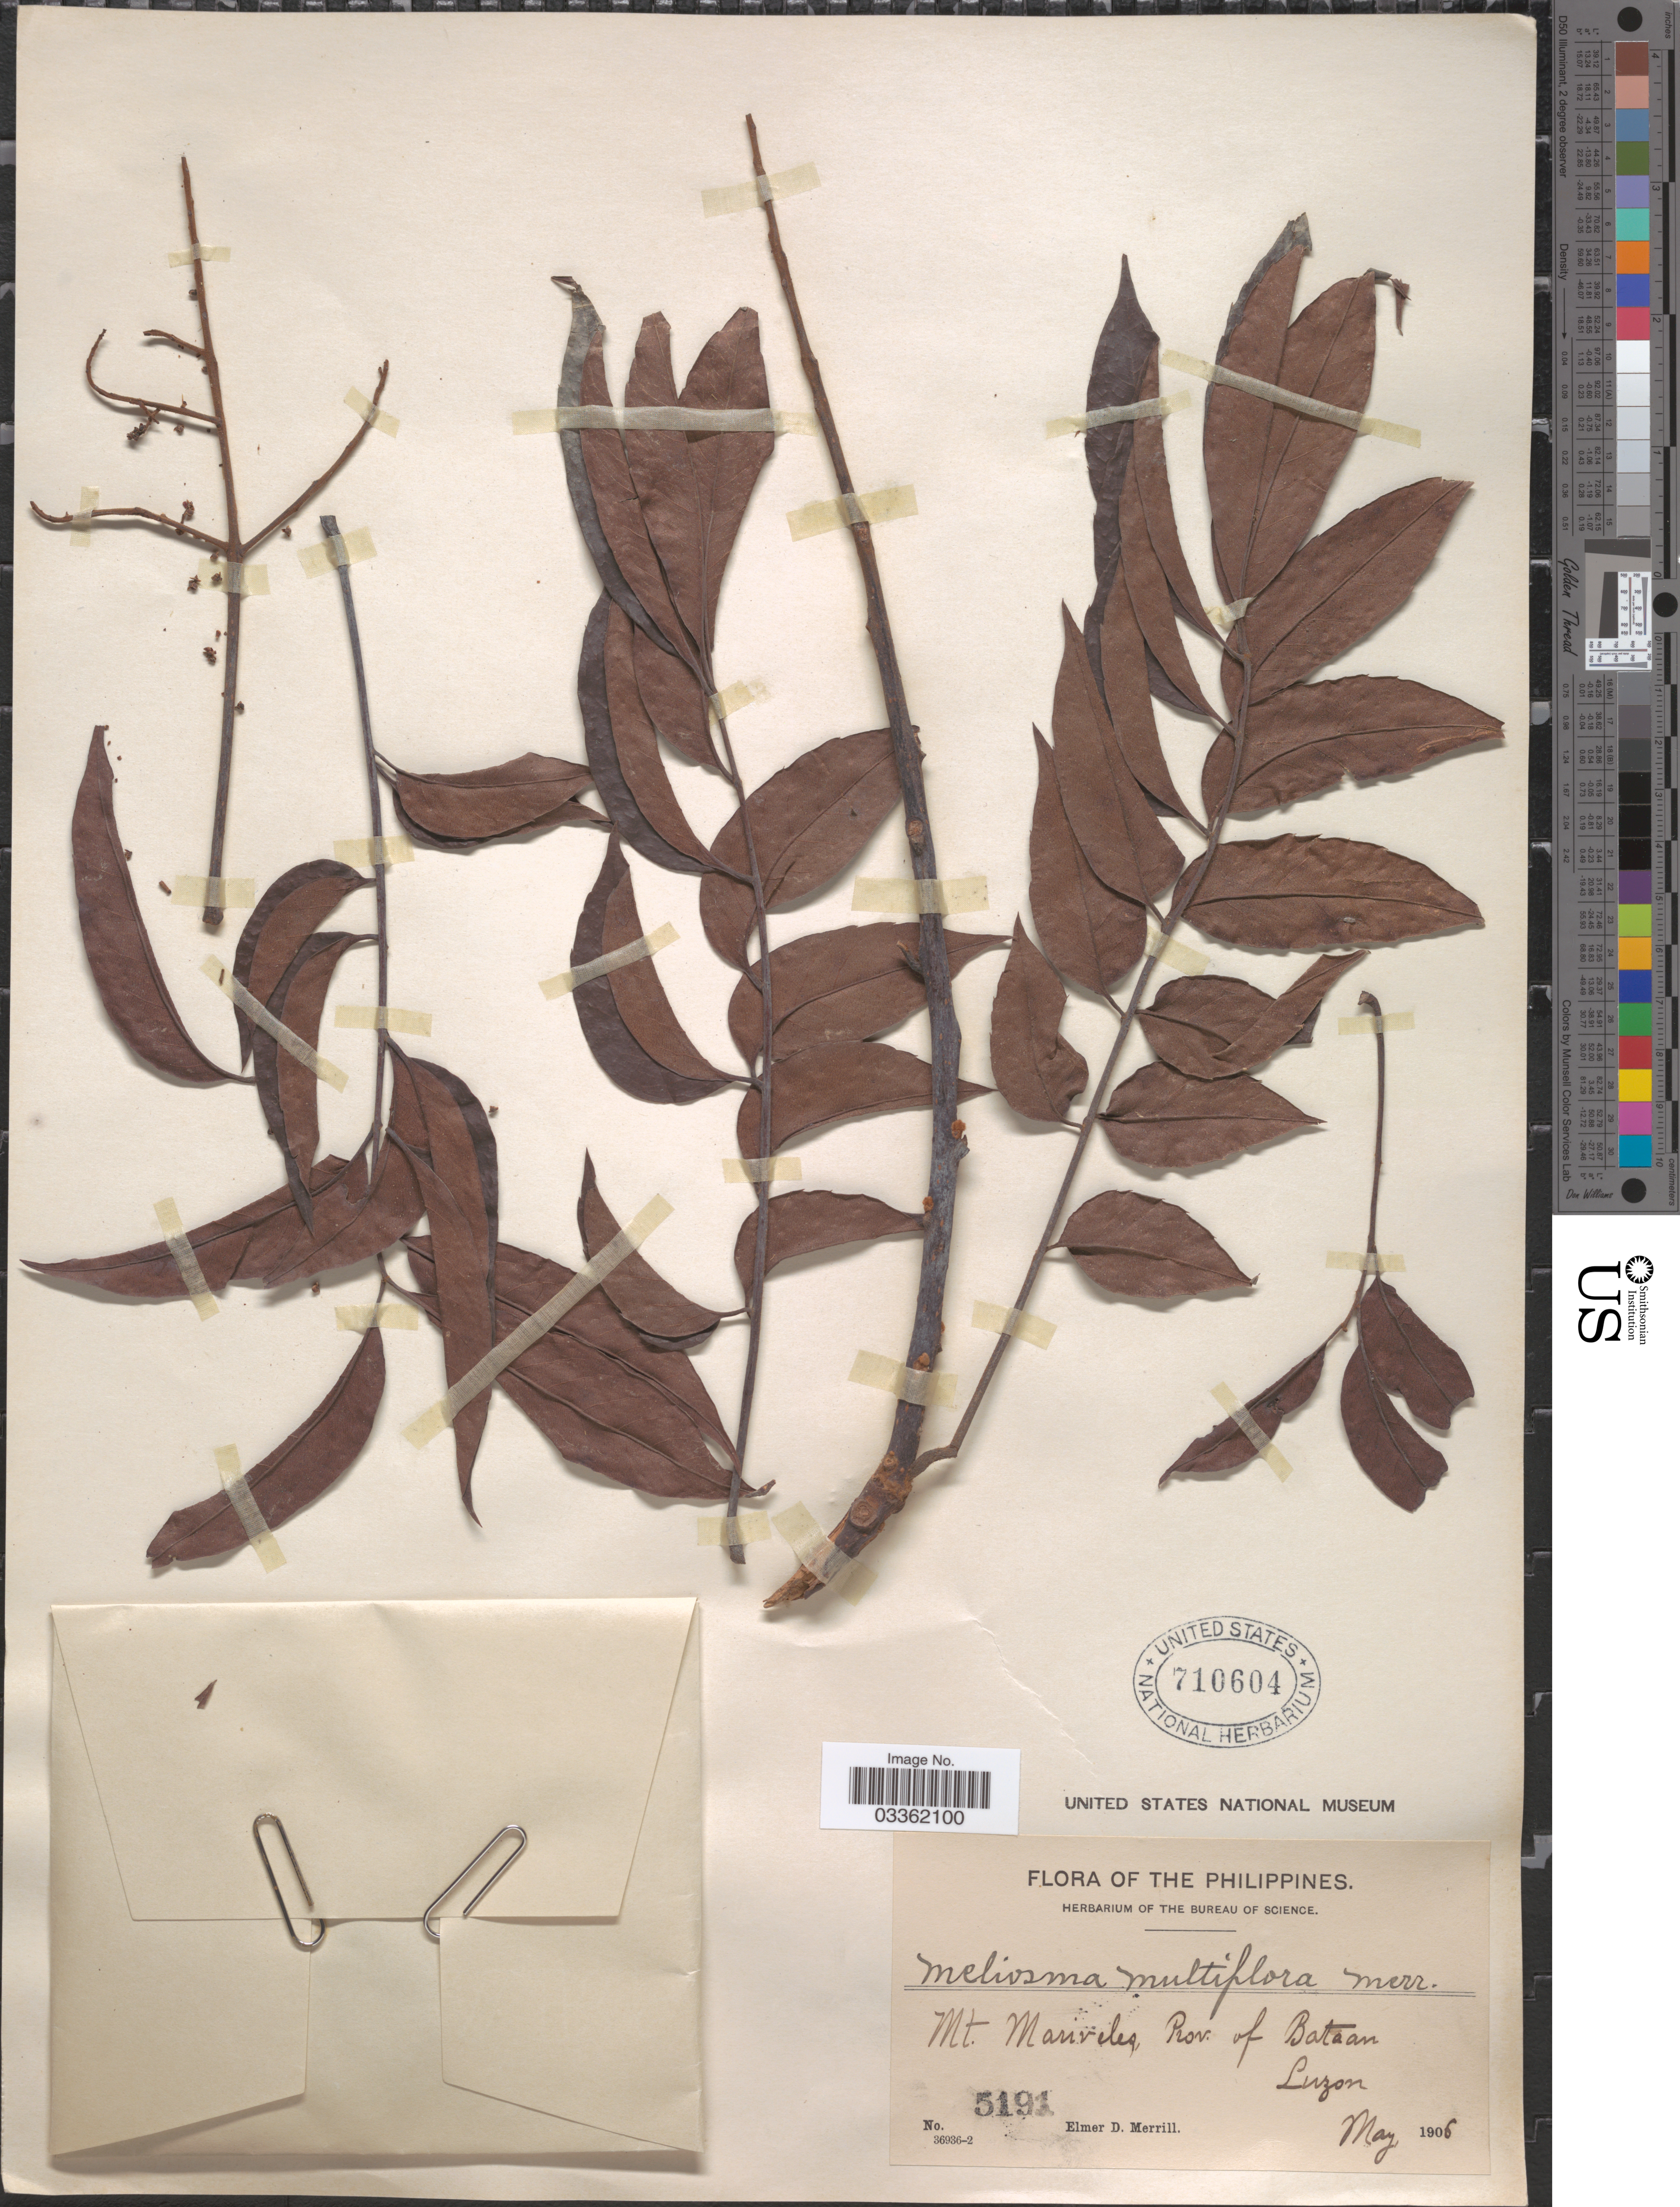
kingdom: Plantae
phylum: Tracheophyta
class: Magnoliopsida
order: Proteales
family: Sabiaceae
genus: Meliosma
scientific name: Meliosma multiflora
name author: Merr.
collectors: E. D. Merrill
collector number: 5191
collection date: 1906-05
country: Philippines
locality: Mt. Mariveles, Prov. of Bataan. Luzon.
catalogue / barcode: US 710604